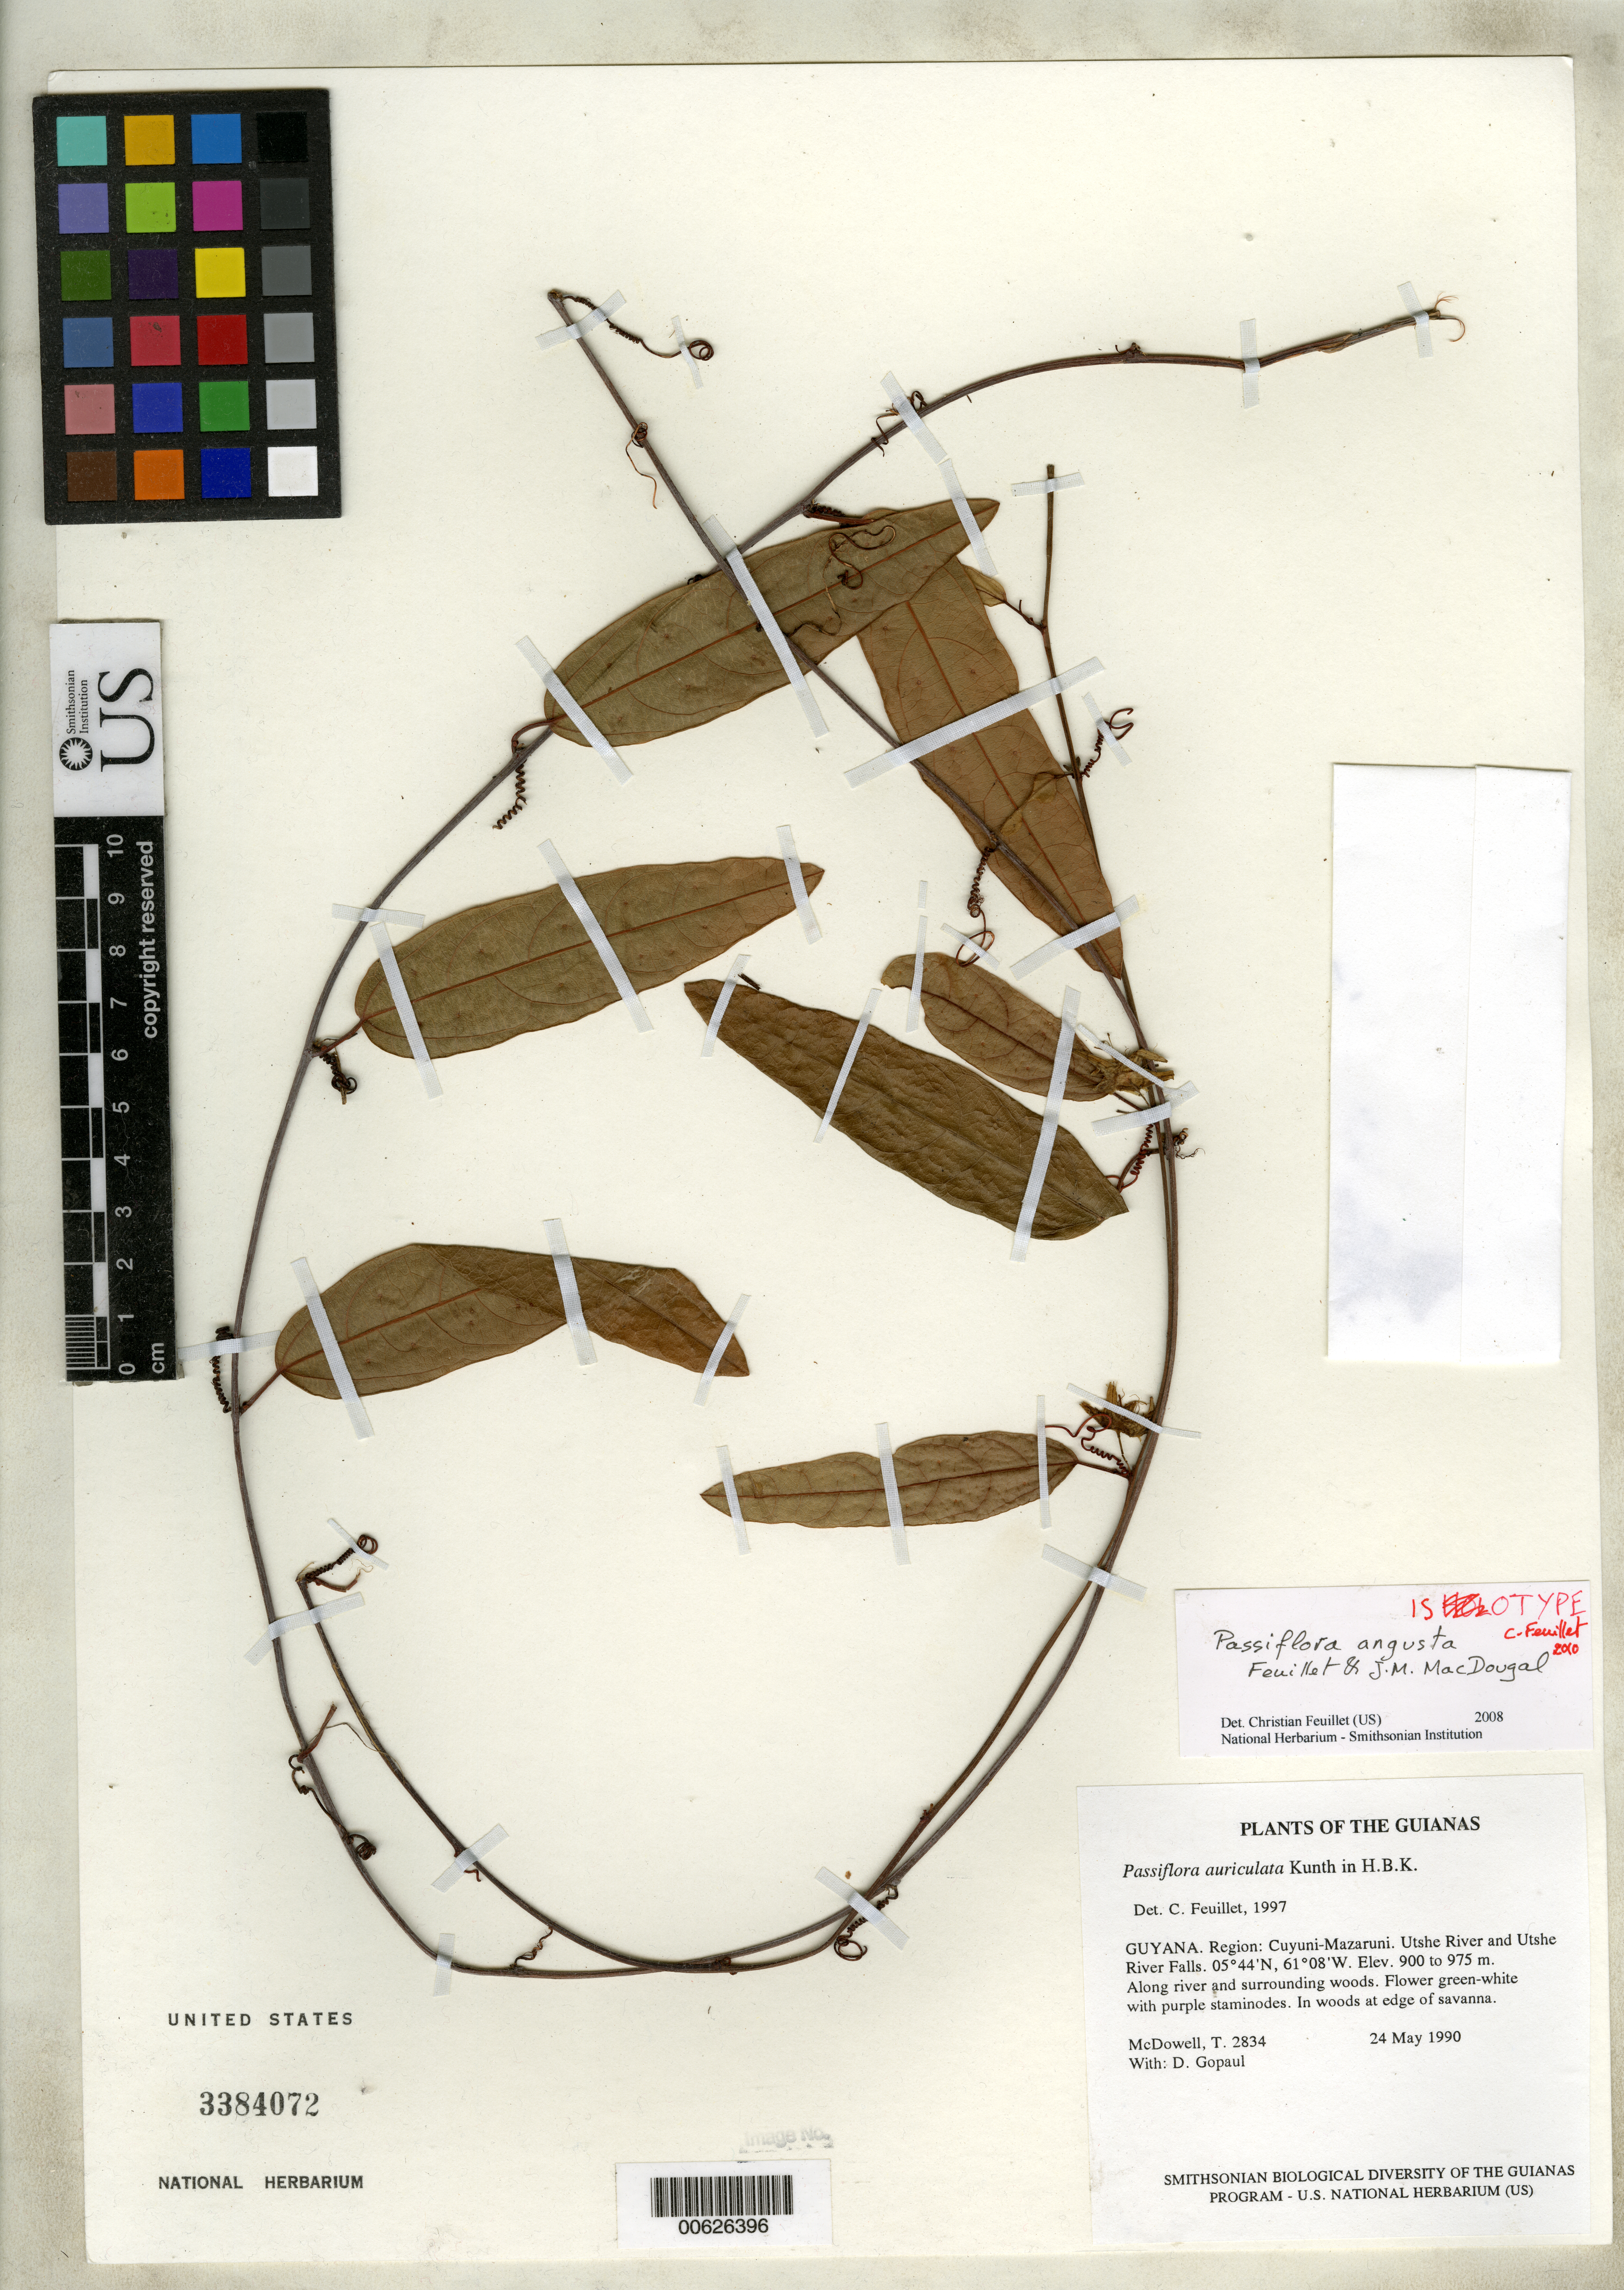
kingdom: Plantae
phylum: Tracheophyta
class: Magnoliopsida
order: Malpighiales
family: Passifloraceae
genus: Passiflora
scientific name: Passiflora angusta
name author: Feuillet & J.M. MacDougal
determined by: Feuillet, C.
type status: Isotype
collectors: T. McDowell & D. Gopaul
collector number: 2834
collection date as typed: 24 May 1990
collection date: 1990-05-24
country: Guyana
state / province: Cuyuni-Mazaruni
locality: Region; Cuyuni-Mazaruni. Utshe River and Utshe River Falls.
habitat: Along river and surrounding woods.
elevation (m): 900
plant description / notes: Erroneously annotated as "holotype" (C. Feuillet, pers. comm. 2010); holotype is deposited at BRG as stated in protologue.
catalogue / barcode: US 3384072